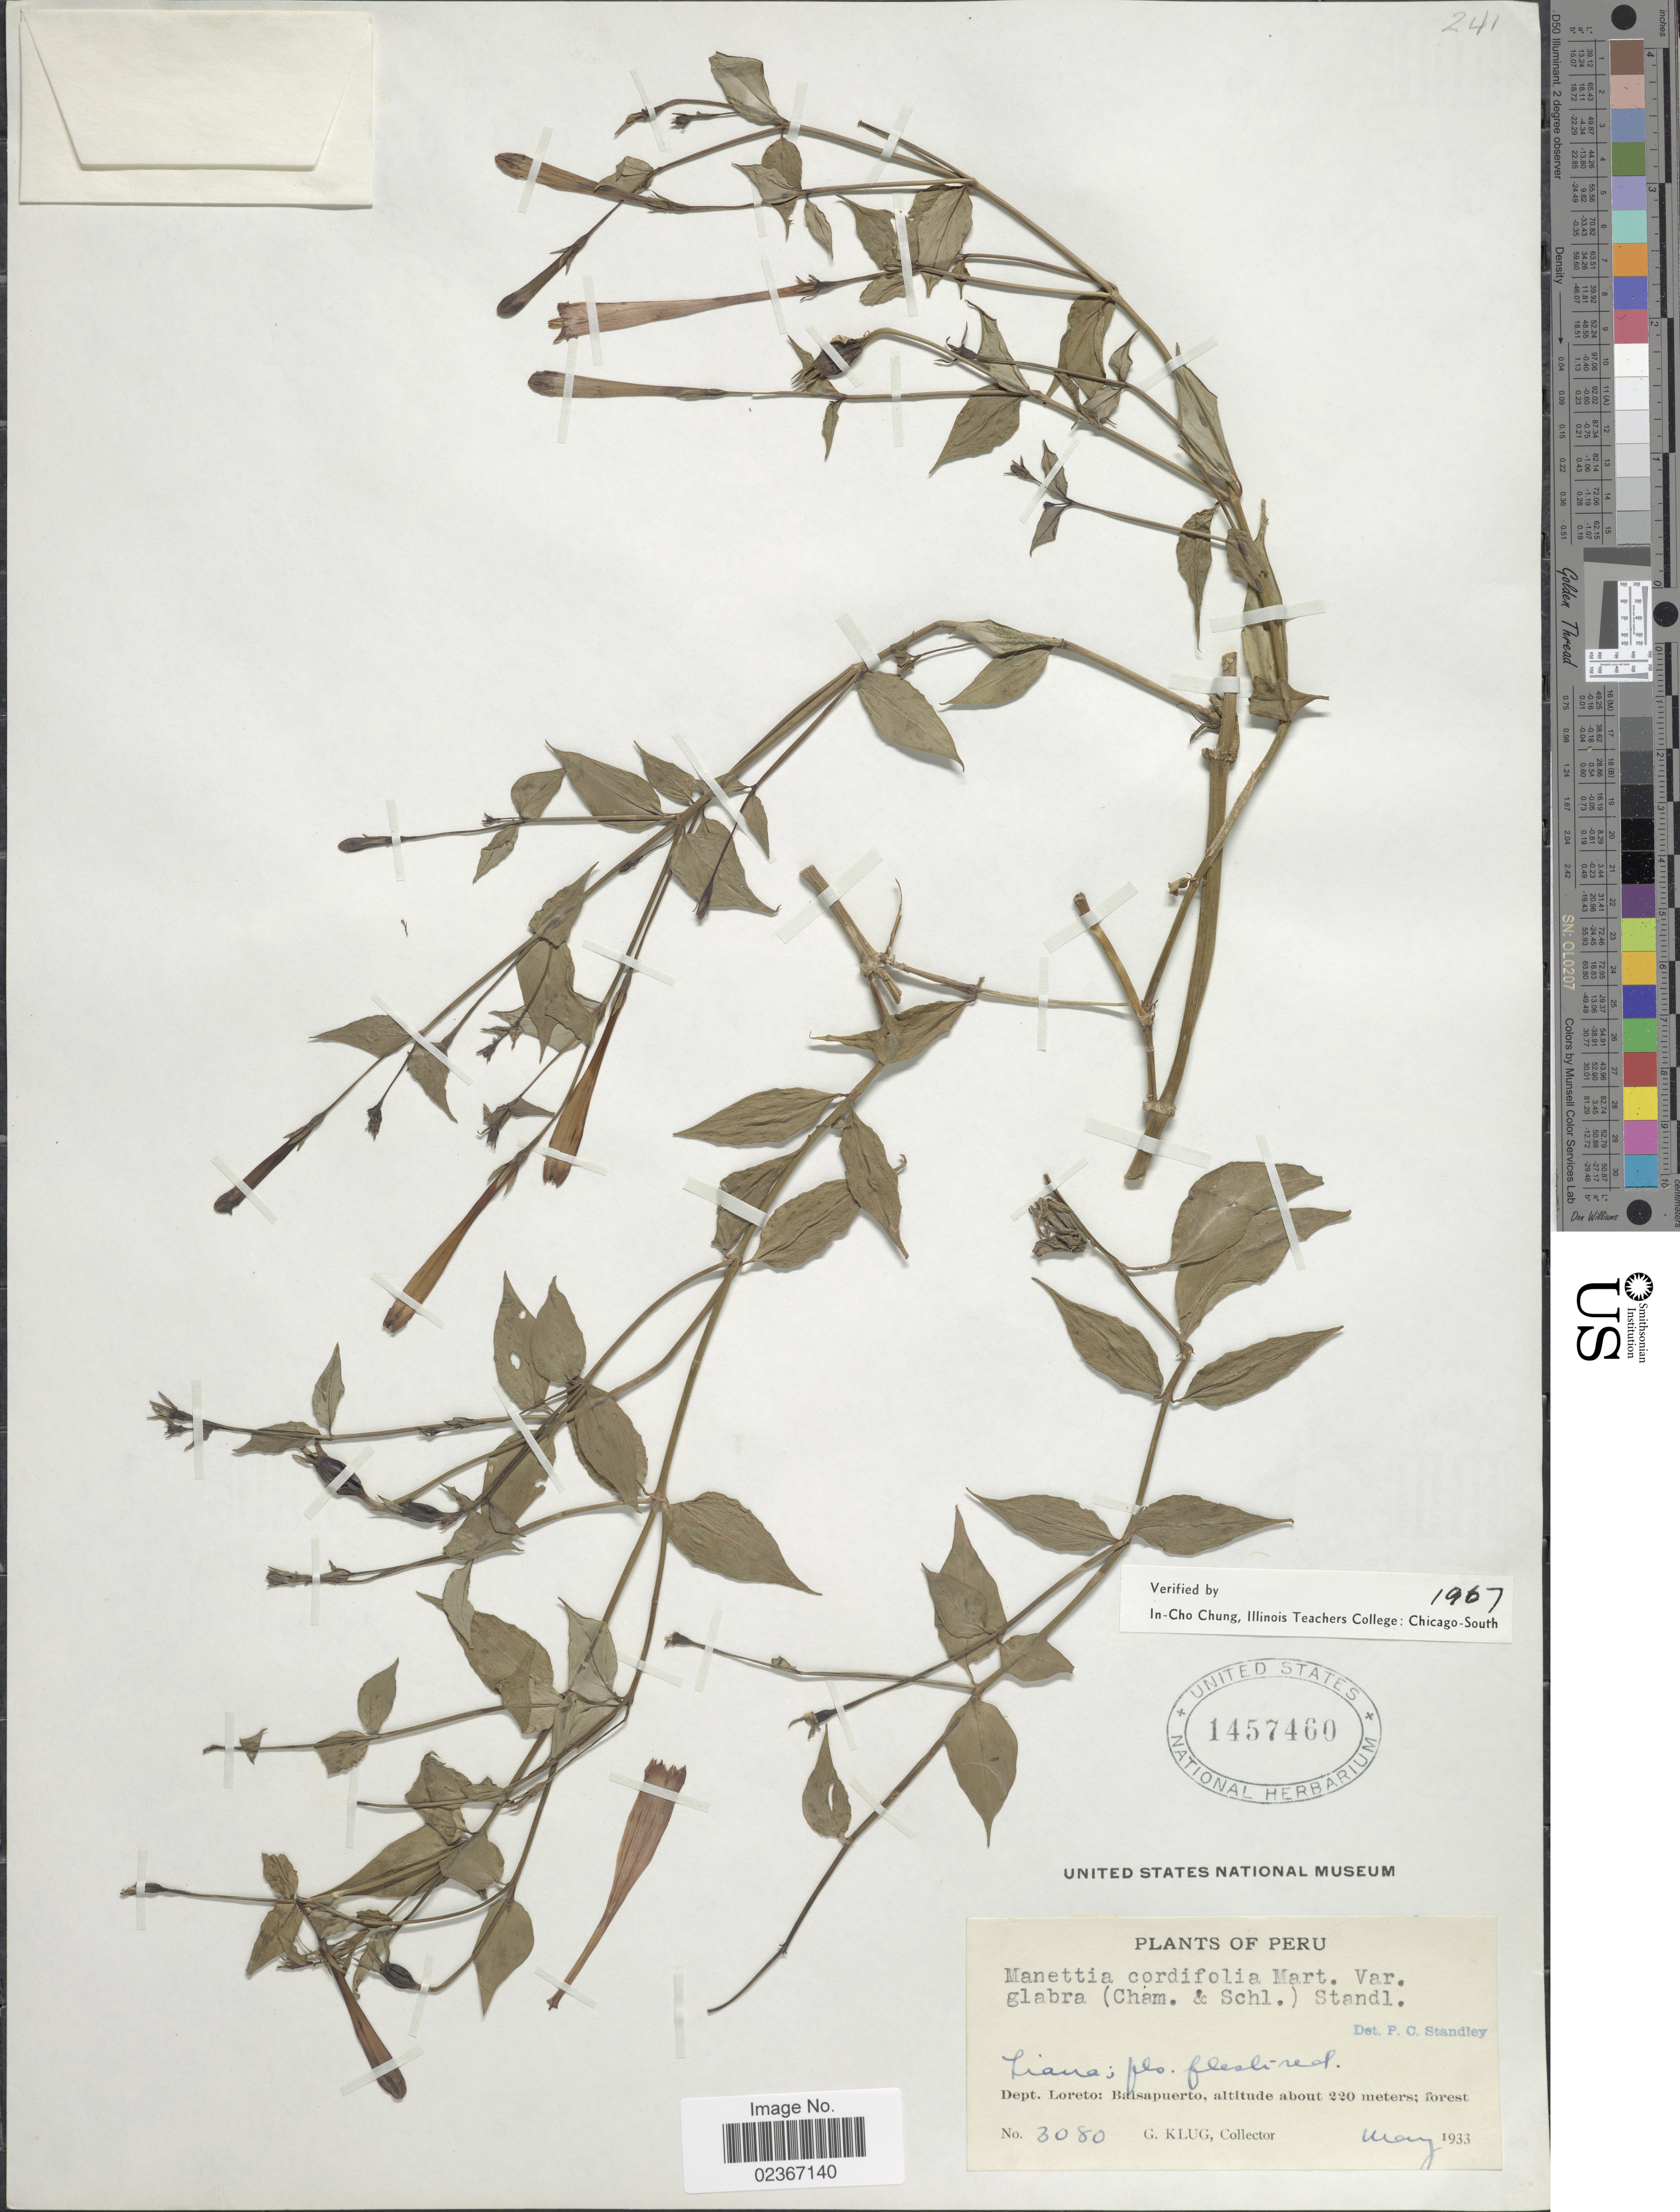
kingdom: Plantae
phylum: Tracheophyta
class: Magnoliopsida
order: Gentianales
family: Rubiaceae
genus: Manettia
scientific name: Manettia cordifolia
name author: Mart.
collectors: G. Klug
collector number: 3080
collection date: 1933-05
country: Peru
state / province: Loreto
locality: Dept. Loreto: Baisapuerto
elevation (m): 220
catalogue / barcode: US 1457460